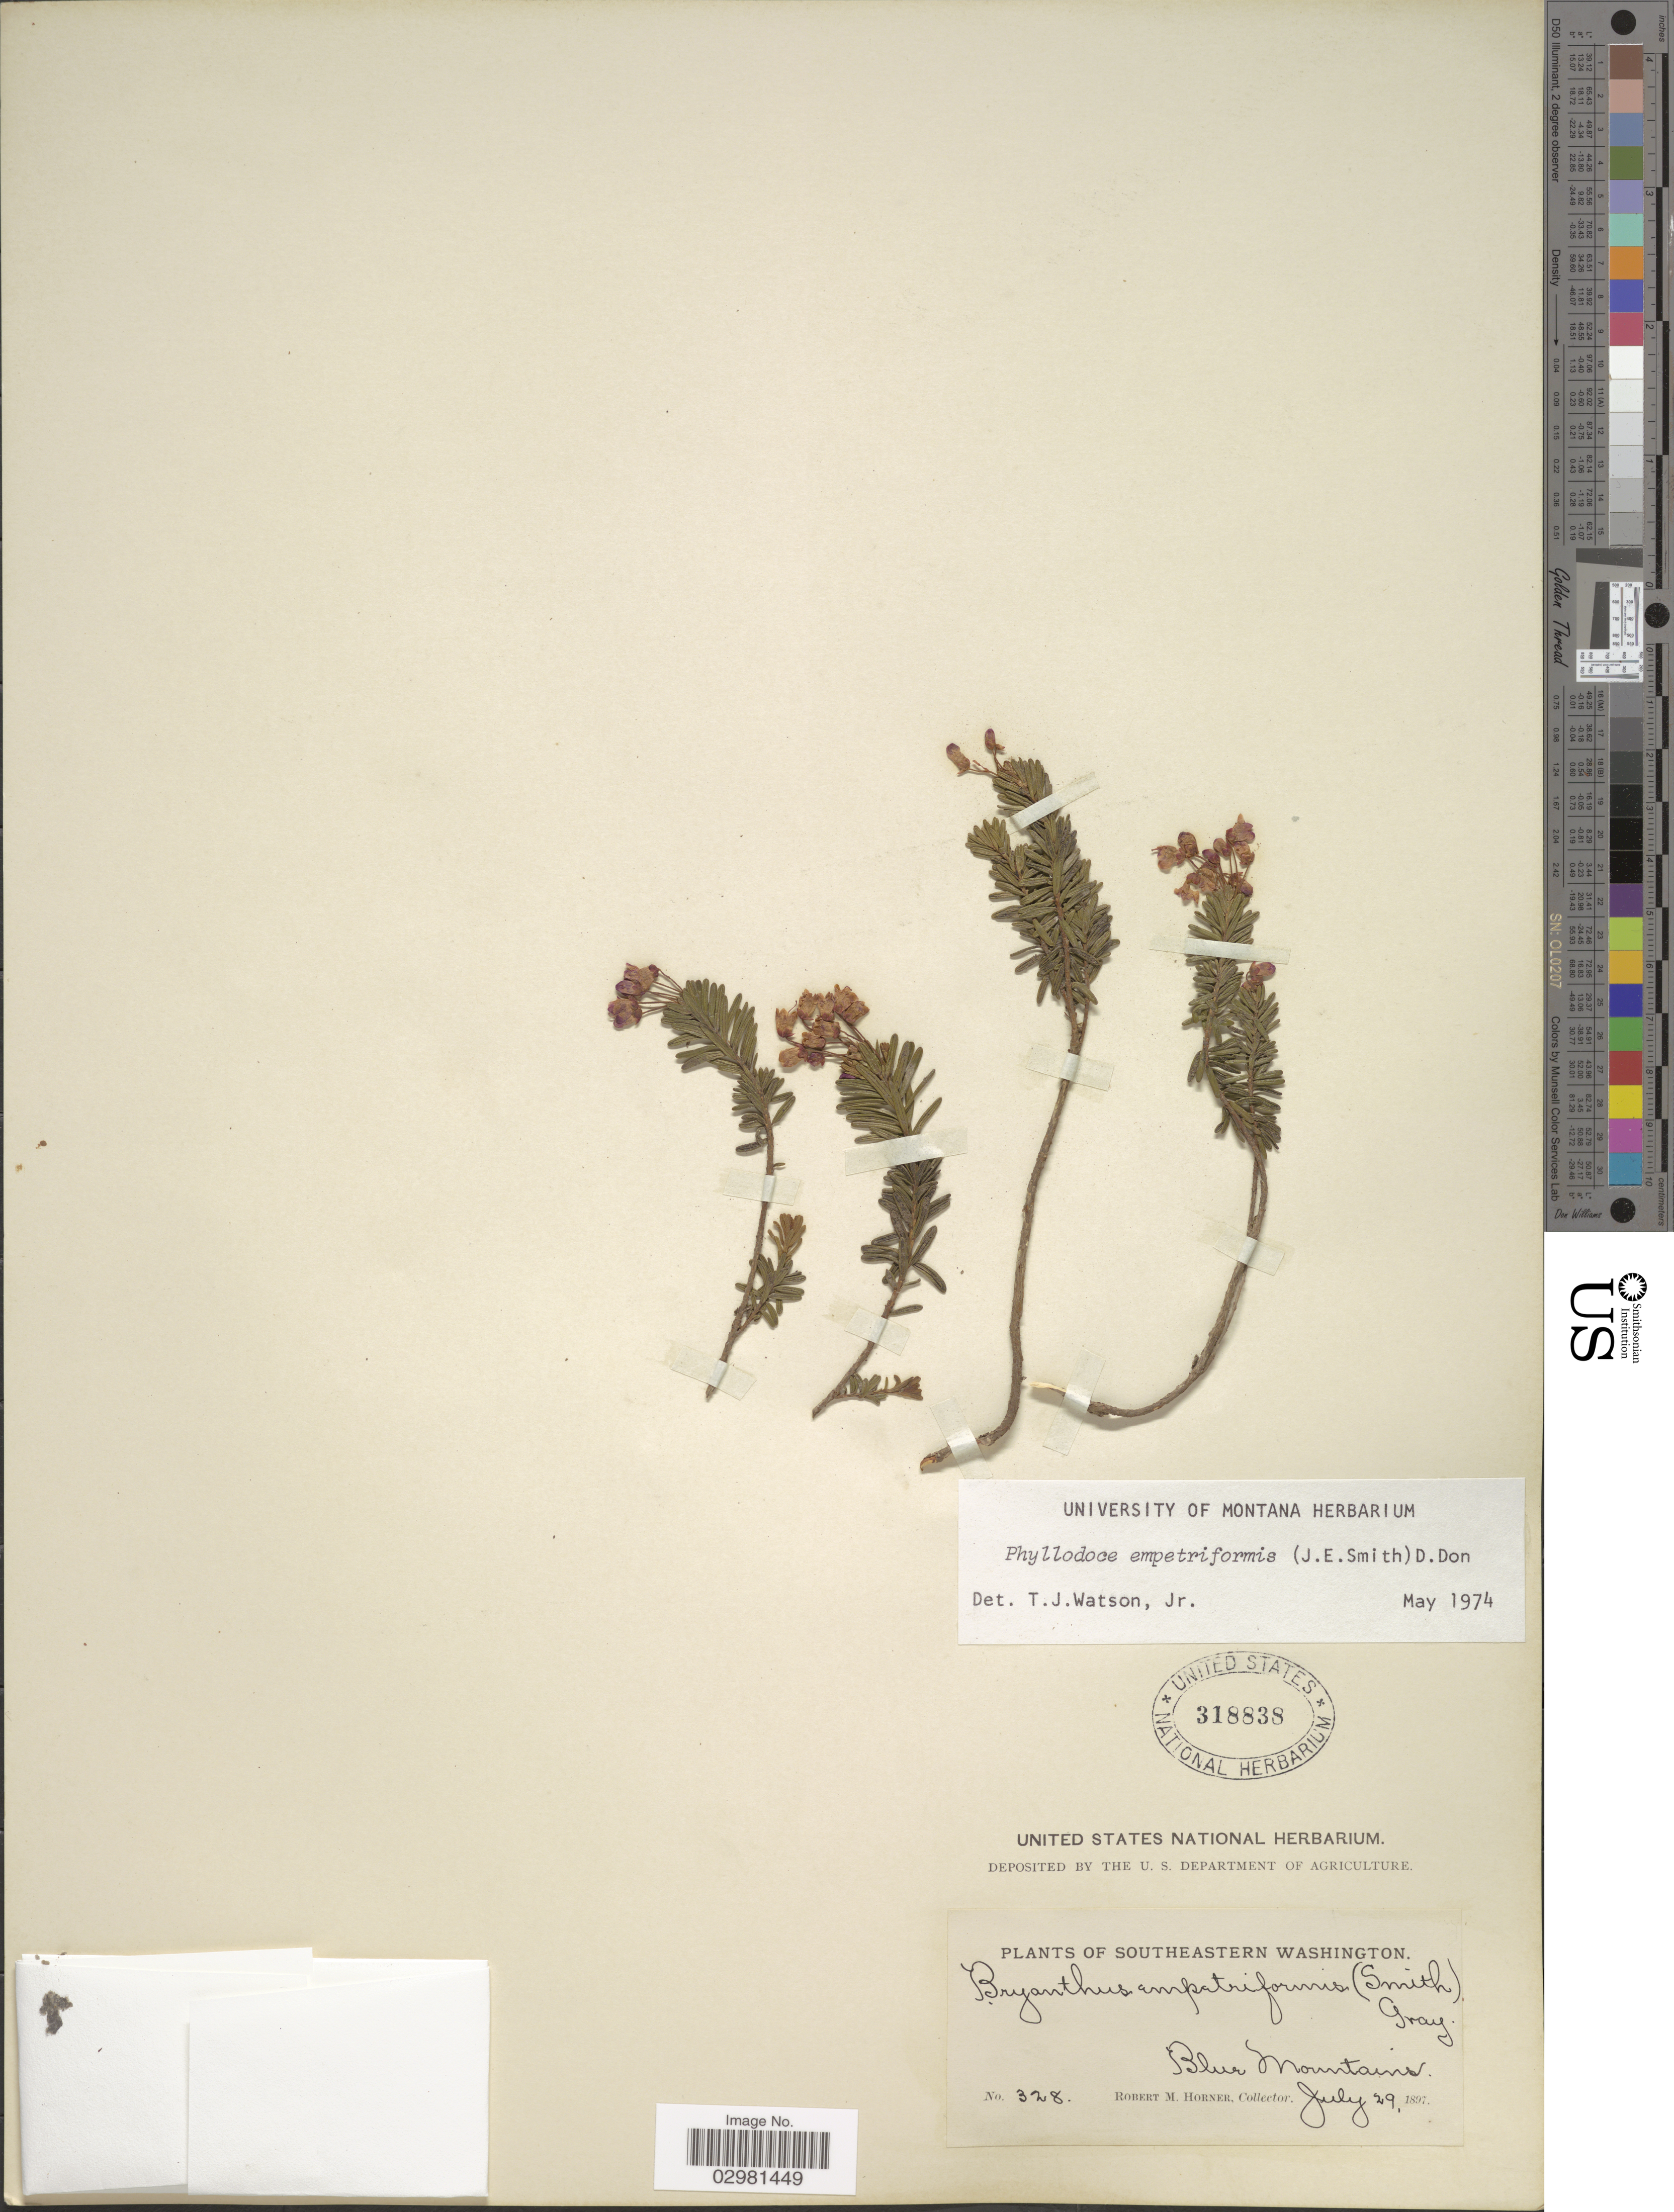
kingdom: Plantae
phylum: Tracheophyta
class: Magnoliopsida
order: Ericales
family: Ericaceae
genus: Phyllodoce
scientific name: Phyllodoce empetiformis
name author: (Small) D. Don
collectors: R. Horner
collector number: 328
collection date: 1897-07-29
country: United States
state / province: Washington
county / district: Clallam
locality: Southeastern Washington, Blue Mountains.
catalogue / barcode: US 318838